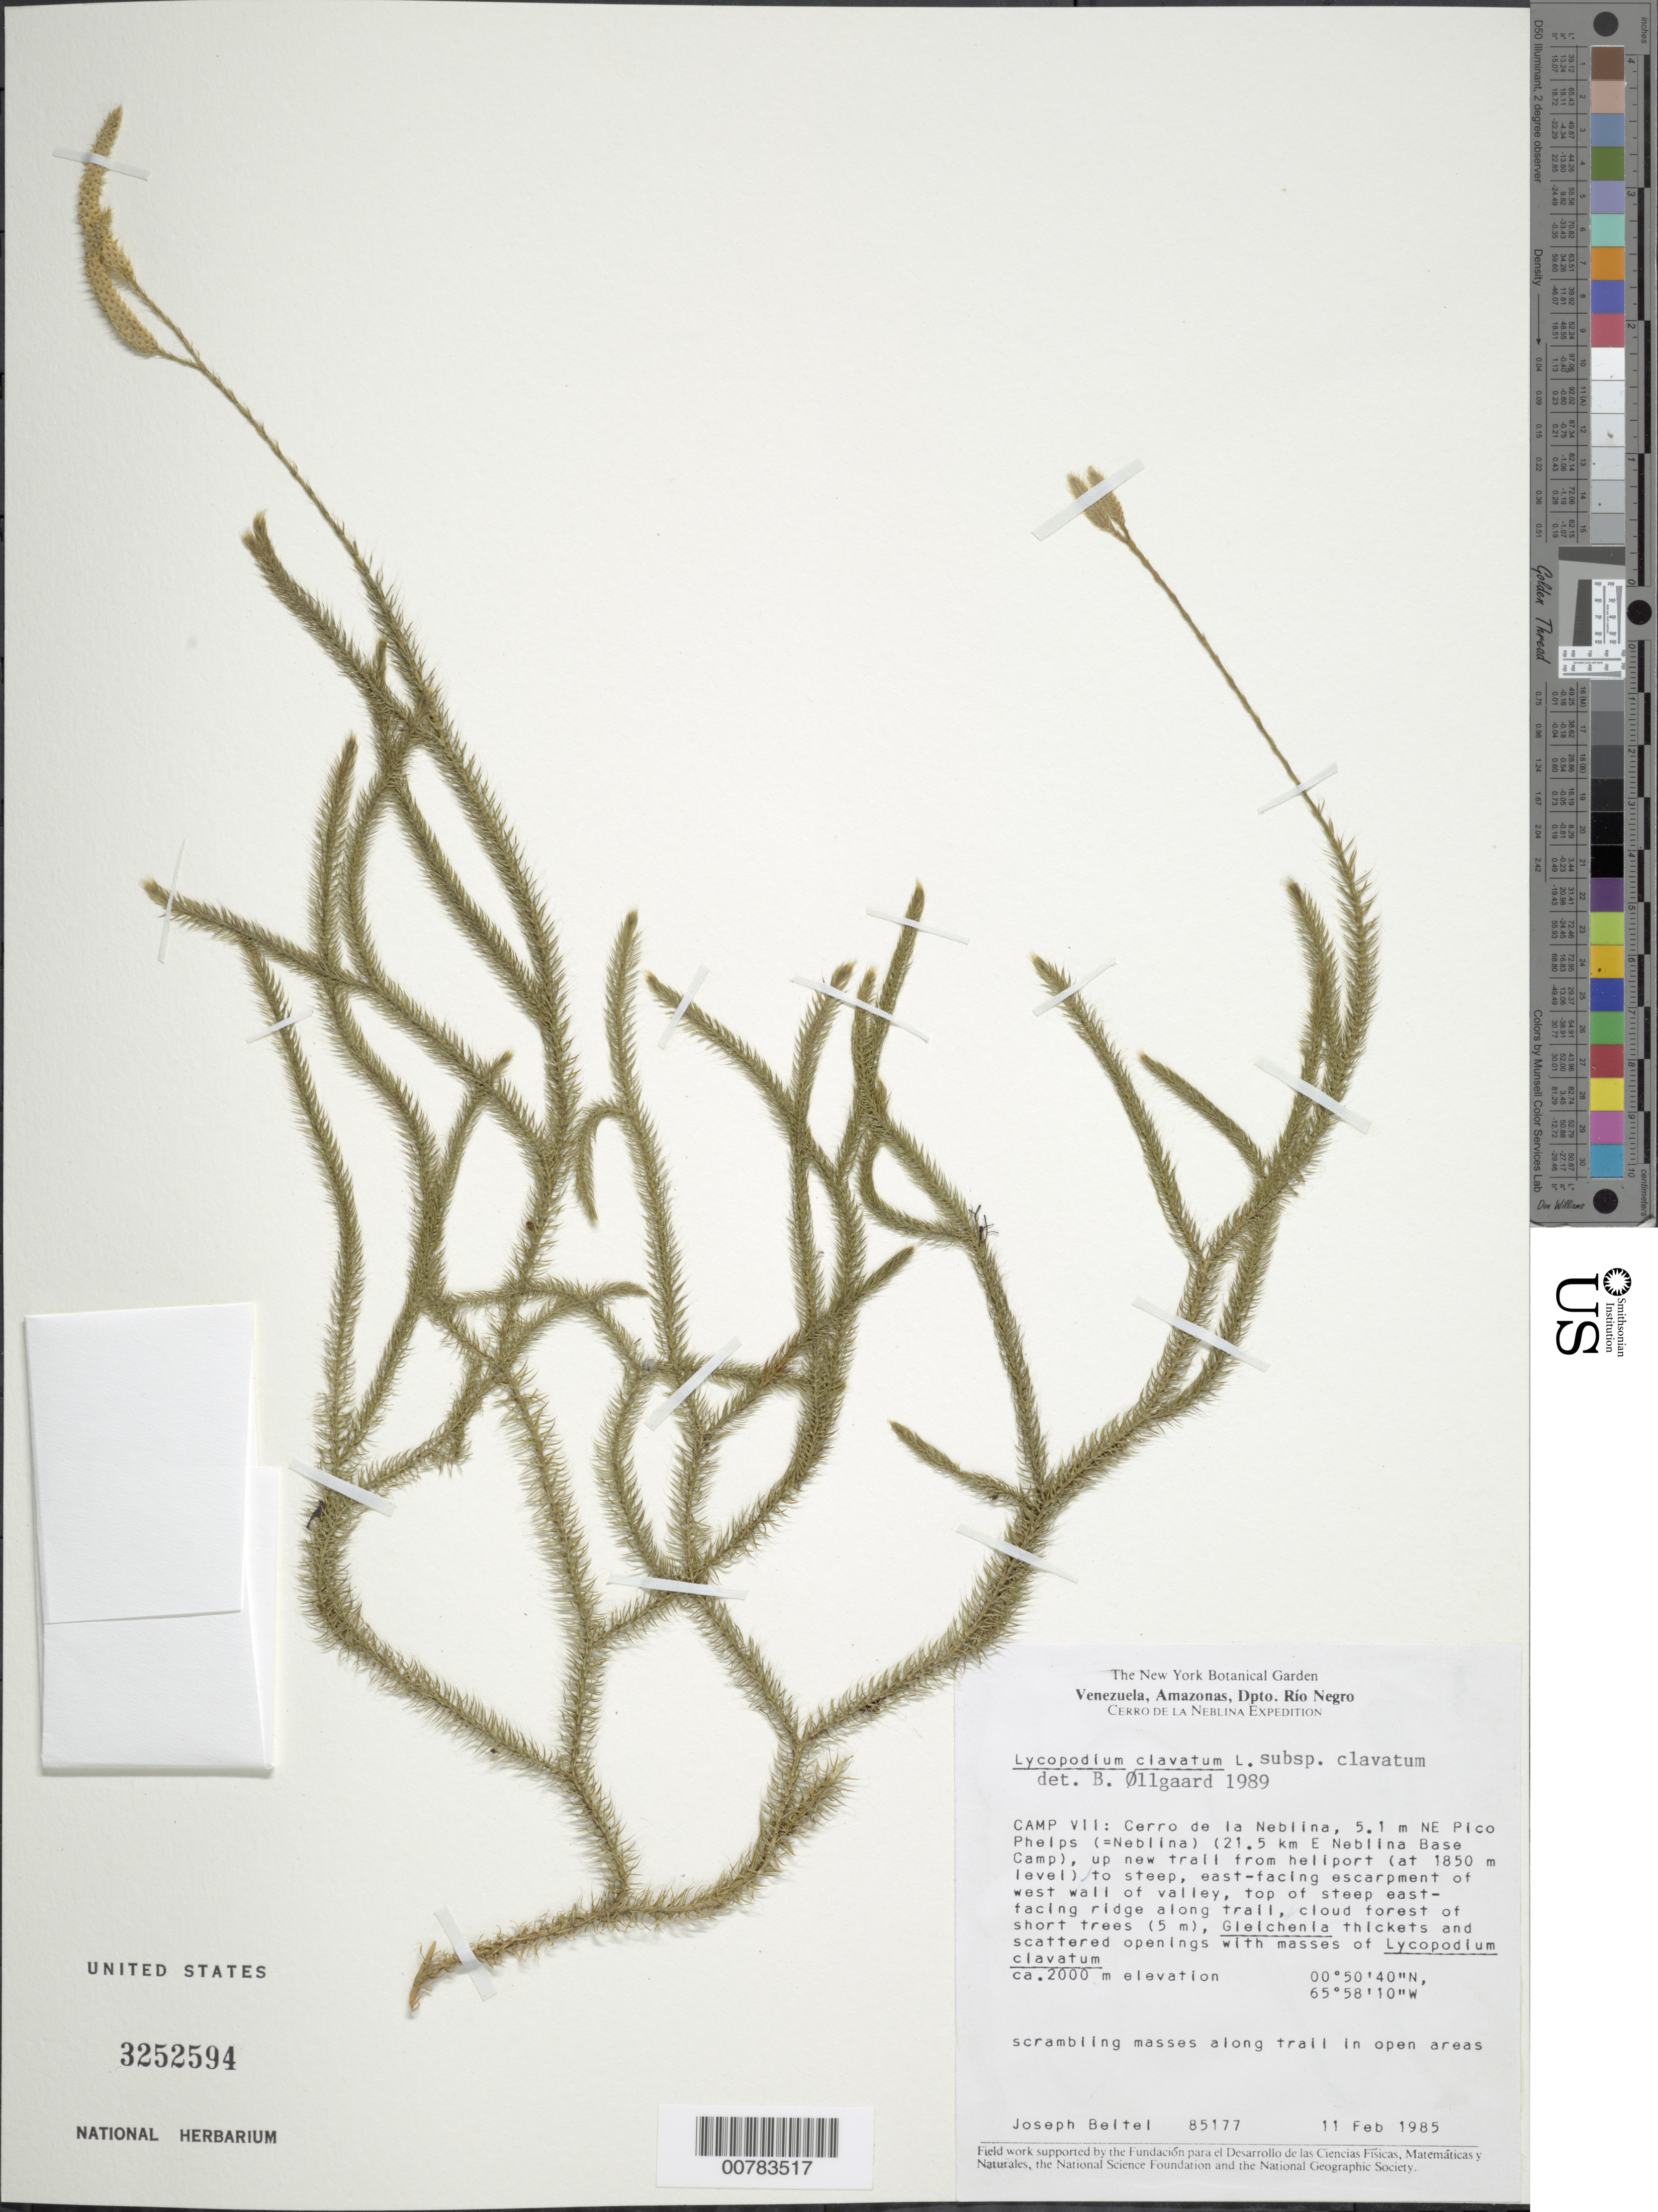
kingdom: Plantae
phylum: Tracheophyta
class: Lycopodiopsida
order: Lycopodiales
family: Lycopodiaceae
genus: Lycopodium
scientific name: Lycopodium clavatum subsp. clavatum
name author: L.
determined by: Øllgaard, Benjamin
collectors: J. M. Beitel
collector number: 85177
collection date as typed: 11-Feb-85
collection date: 1985-02-11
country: Venezuela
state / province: Amazonas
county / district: Río Negro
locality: Cerro de La Neblina, Camp VII, 5.1 km NE Pico Phelps (=Neblina), 21.5 km E Neblina Base Camp, E side of Caño Gardner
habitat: Cloud forest of scattered openings with masses of Lycopodium clavatum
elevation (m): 1850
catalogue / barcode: US 3252594